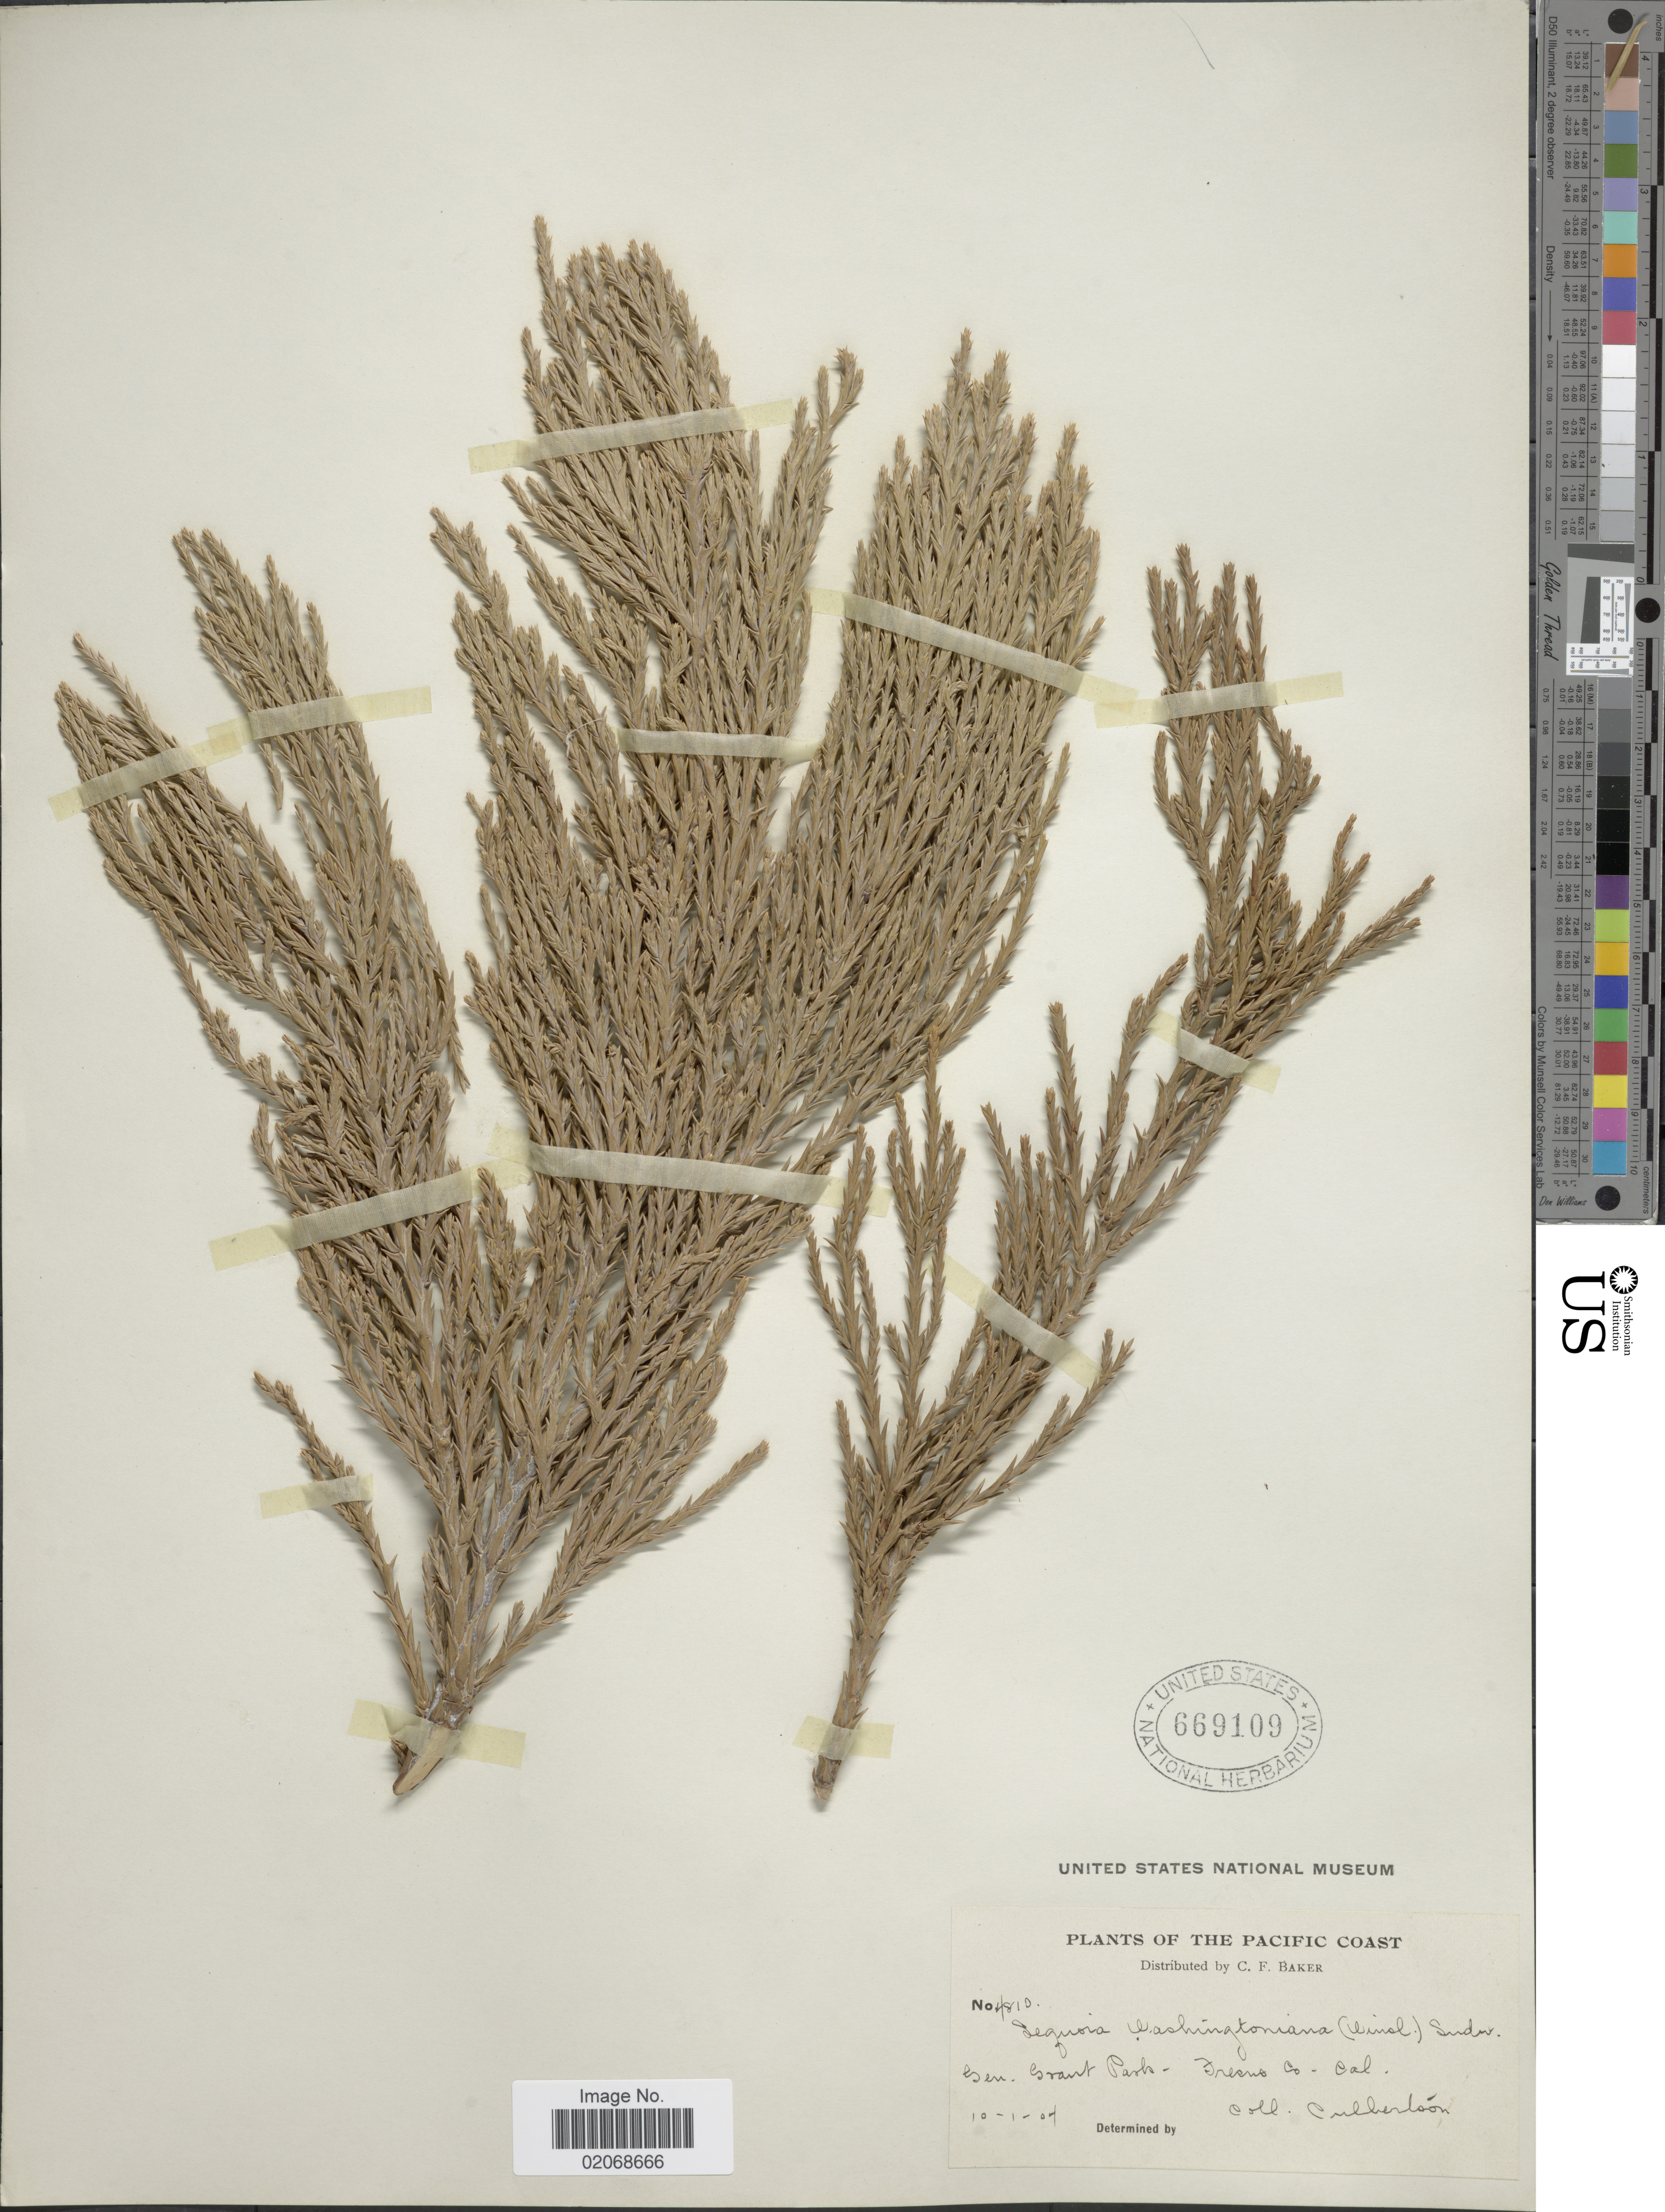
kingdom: Plantae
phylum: Tracheophyta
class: Pinopsida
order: Pinales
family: Cupressaceae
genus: Sequoia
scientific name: Sequoia gigantea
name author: (Lindl.) Decne.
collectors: -. Culbertson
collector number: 4810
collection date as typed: Transcribed d/m/y: 10/1/4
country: United States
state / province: California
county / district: Fresno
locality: Pacific Coast, Gen. Grant Park, Fresno Co.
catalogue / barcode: US 669109